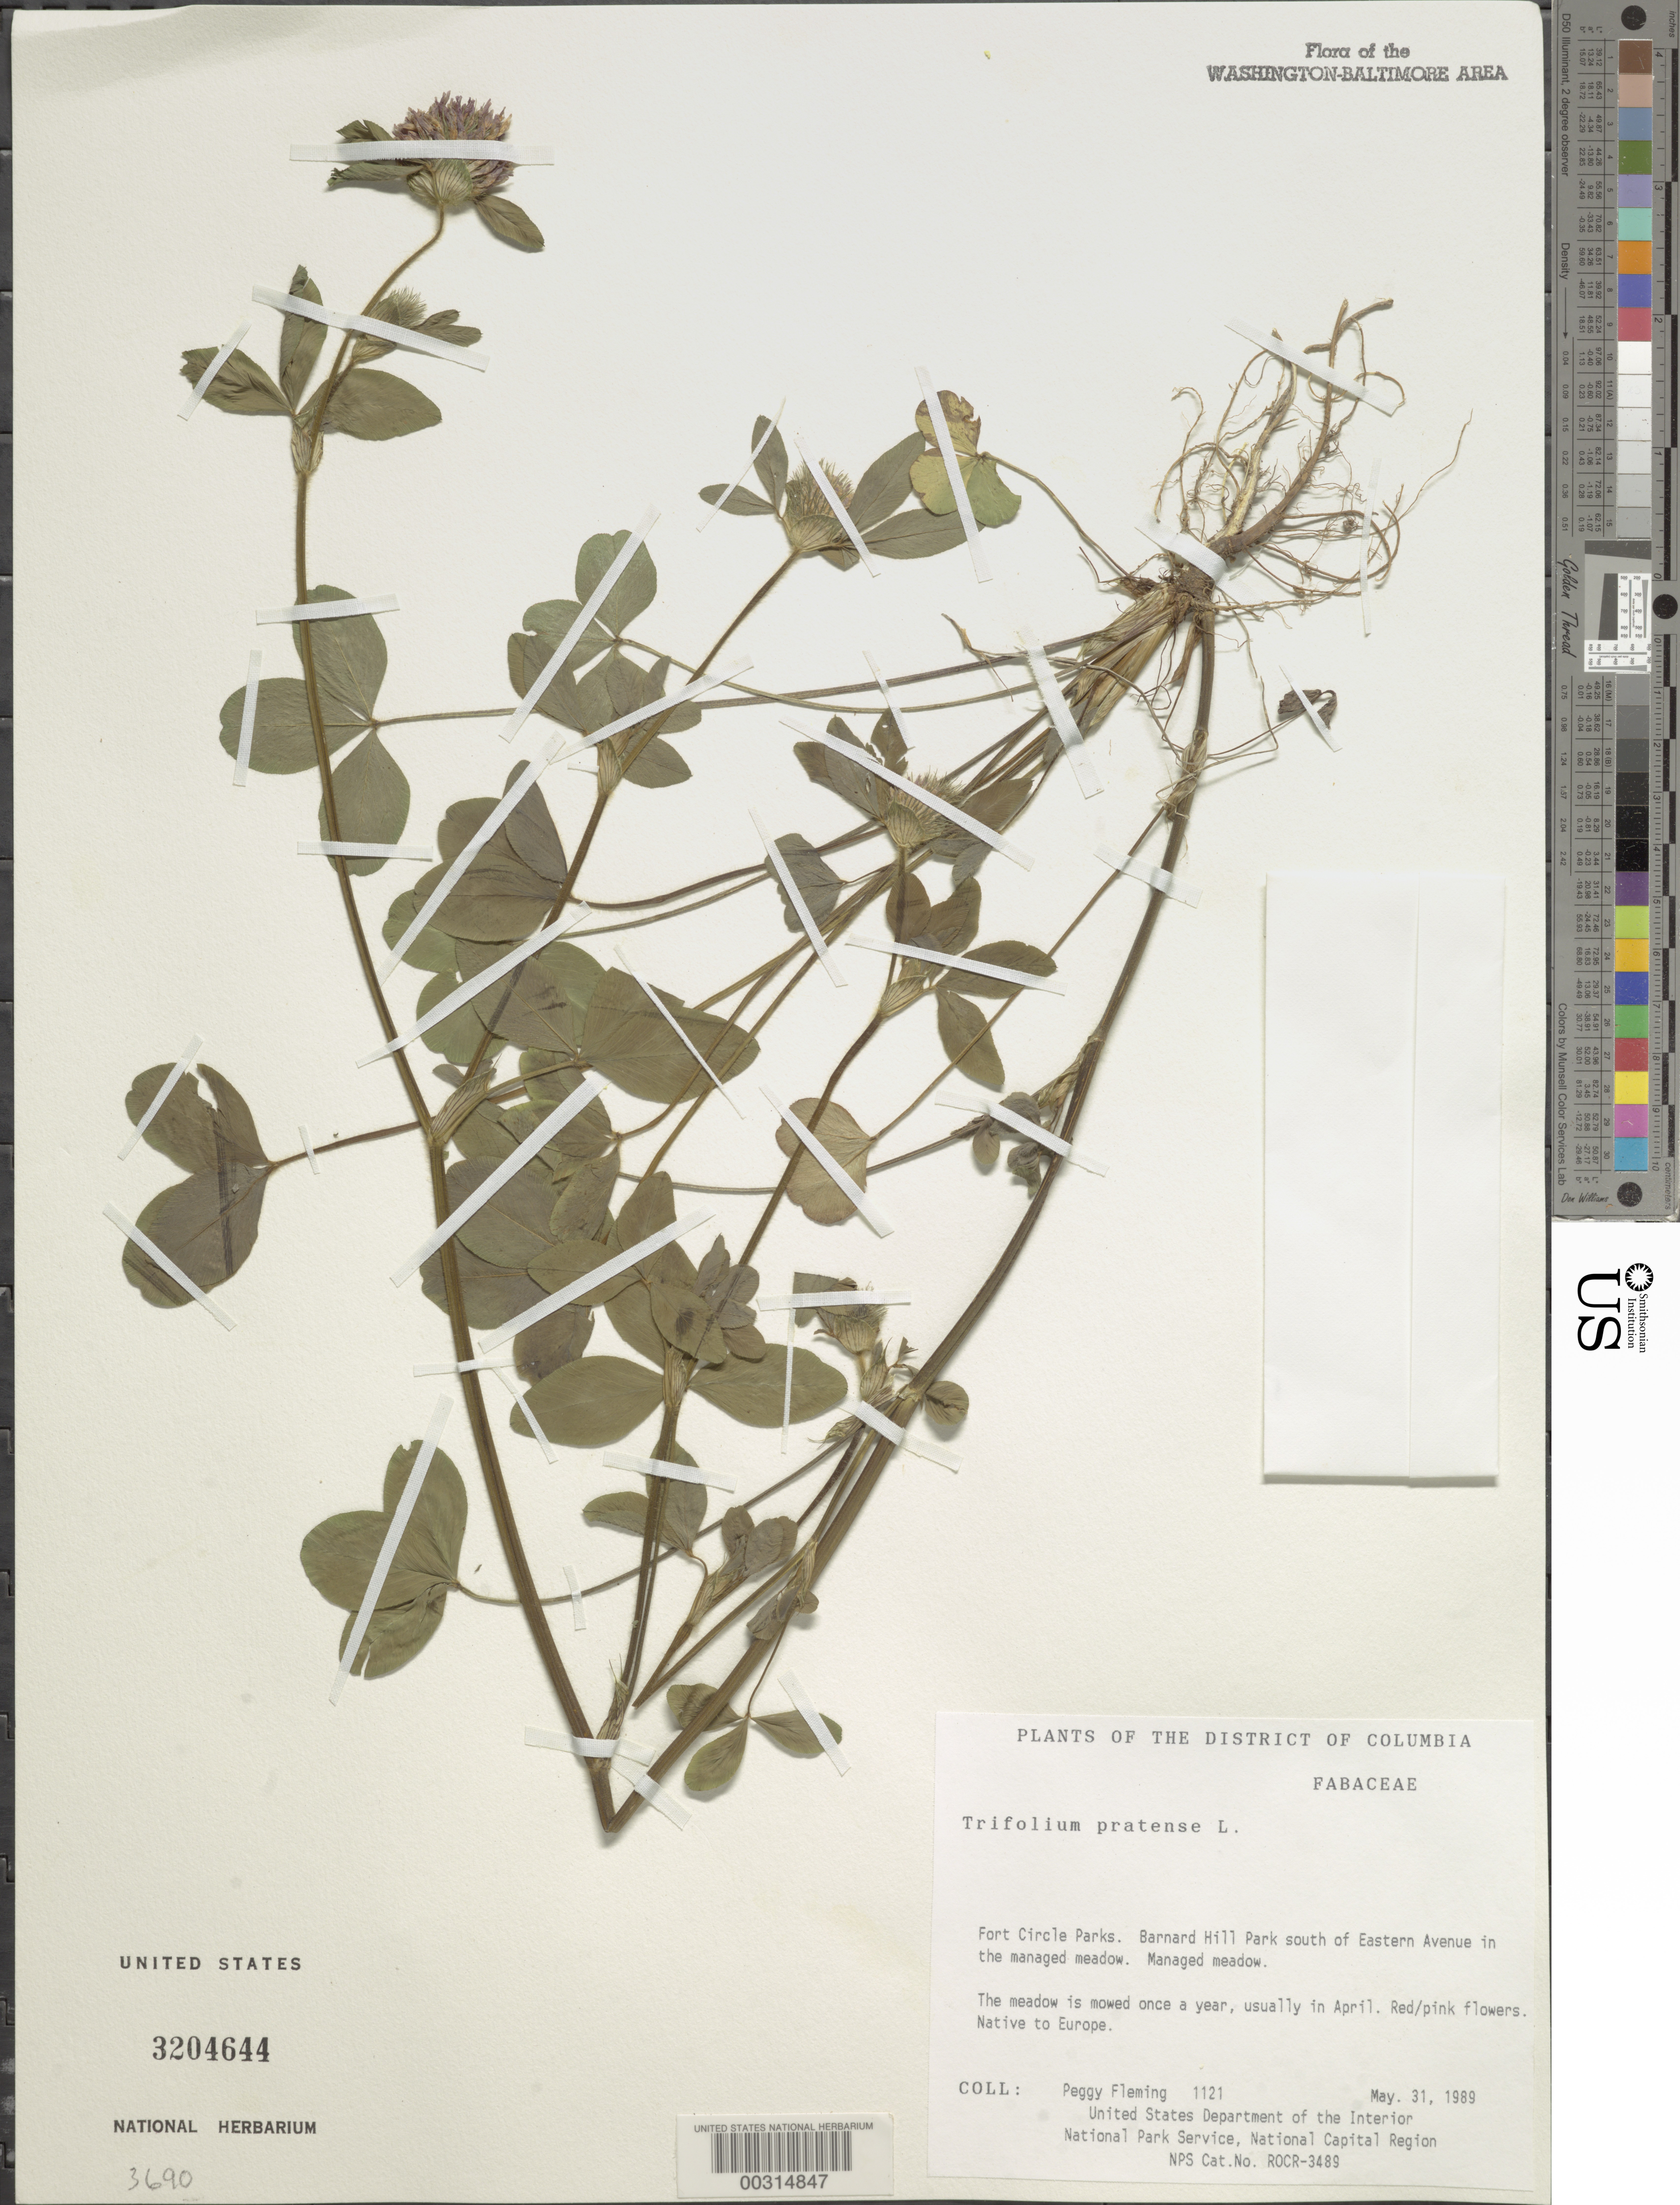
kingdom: Plantae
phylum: Tracheophyta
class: Magnoliopsida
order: Fabales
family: Fabaceae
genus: Trifolium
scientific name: Trifolium pratense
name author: L.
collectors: P. Fleming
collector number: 1121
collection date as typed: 31 May 1989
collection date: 1989-05-31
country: United States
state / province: District of Columbia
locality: Fort Circle Parks, Barnard Hill Park S of E Ave NE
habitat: Managed meadow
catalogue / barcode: US 3204644